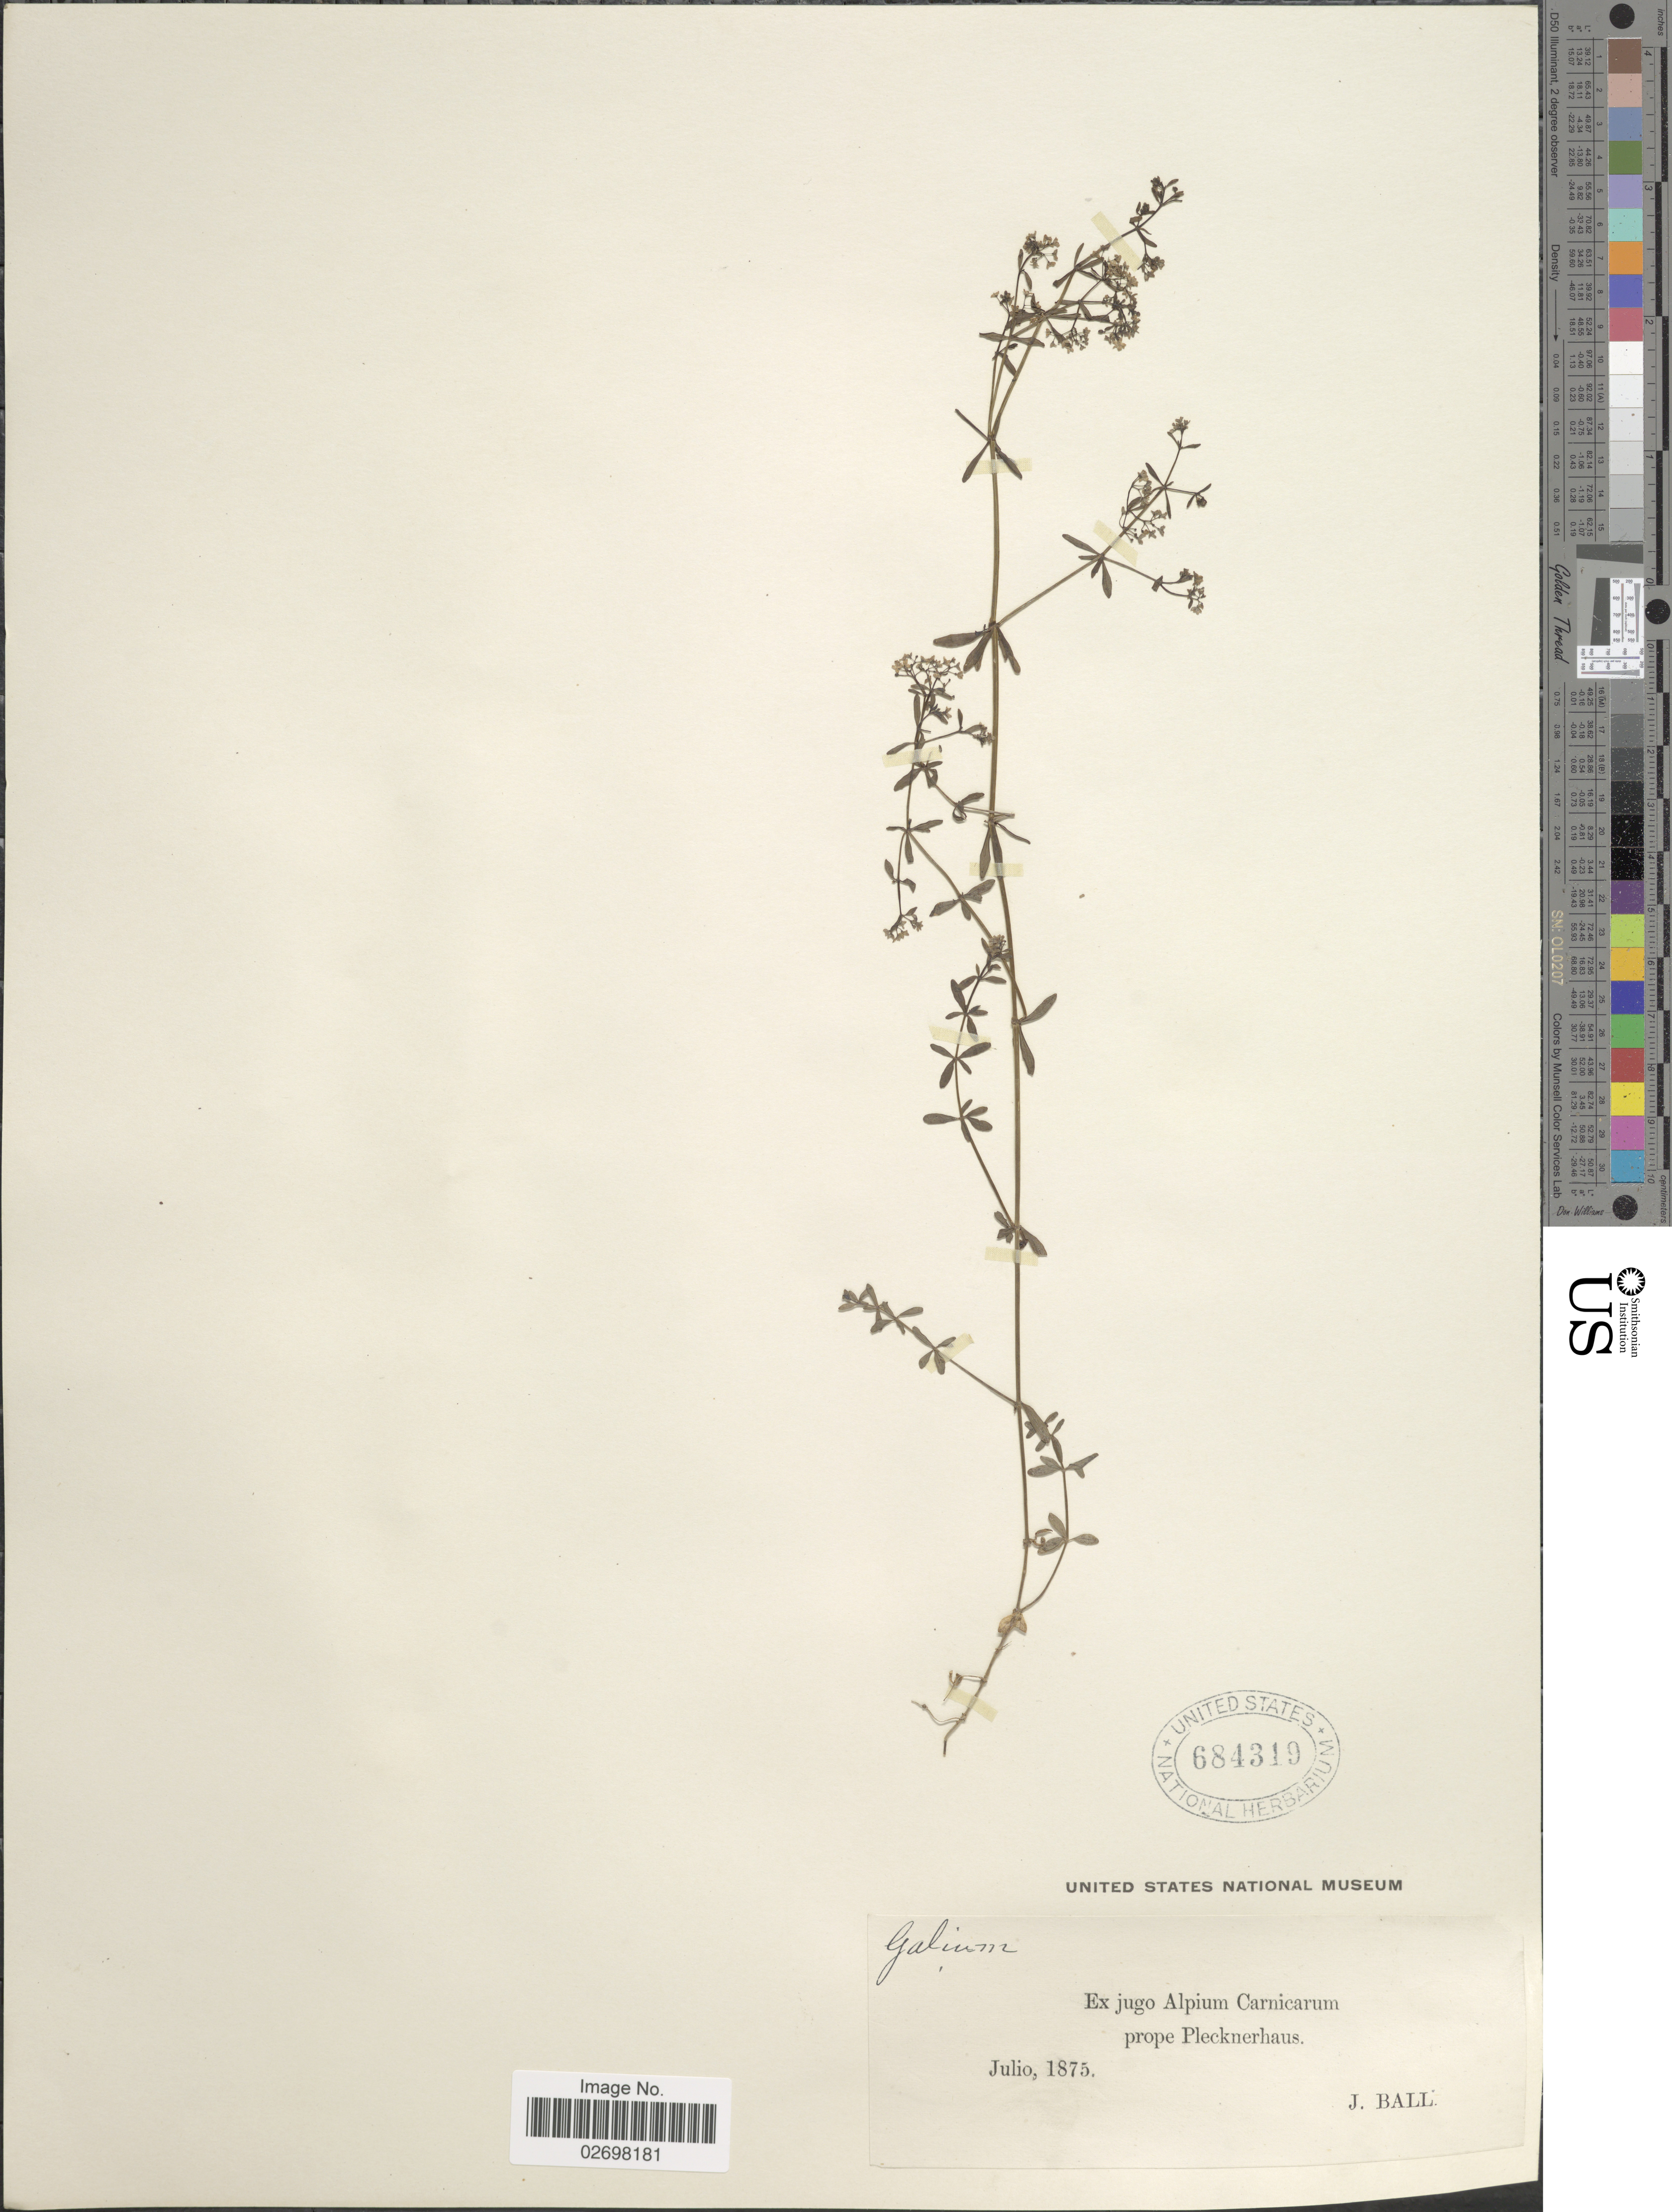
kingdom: Plantae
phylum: Tracheophyta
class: Magnoliopsida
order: Gentianales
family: Rubiaceae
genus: Galium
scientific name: Galium sp.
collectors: J. Ball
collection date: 1875-07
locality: Jugo Alpium Carnicarum prope Plecknerhaus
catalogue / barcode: US 684319